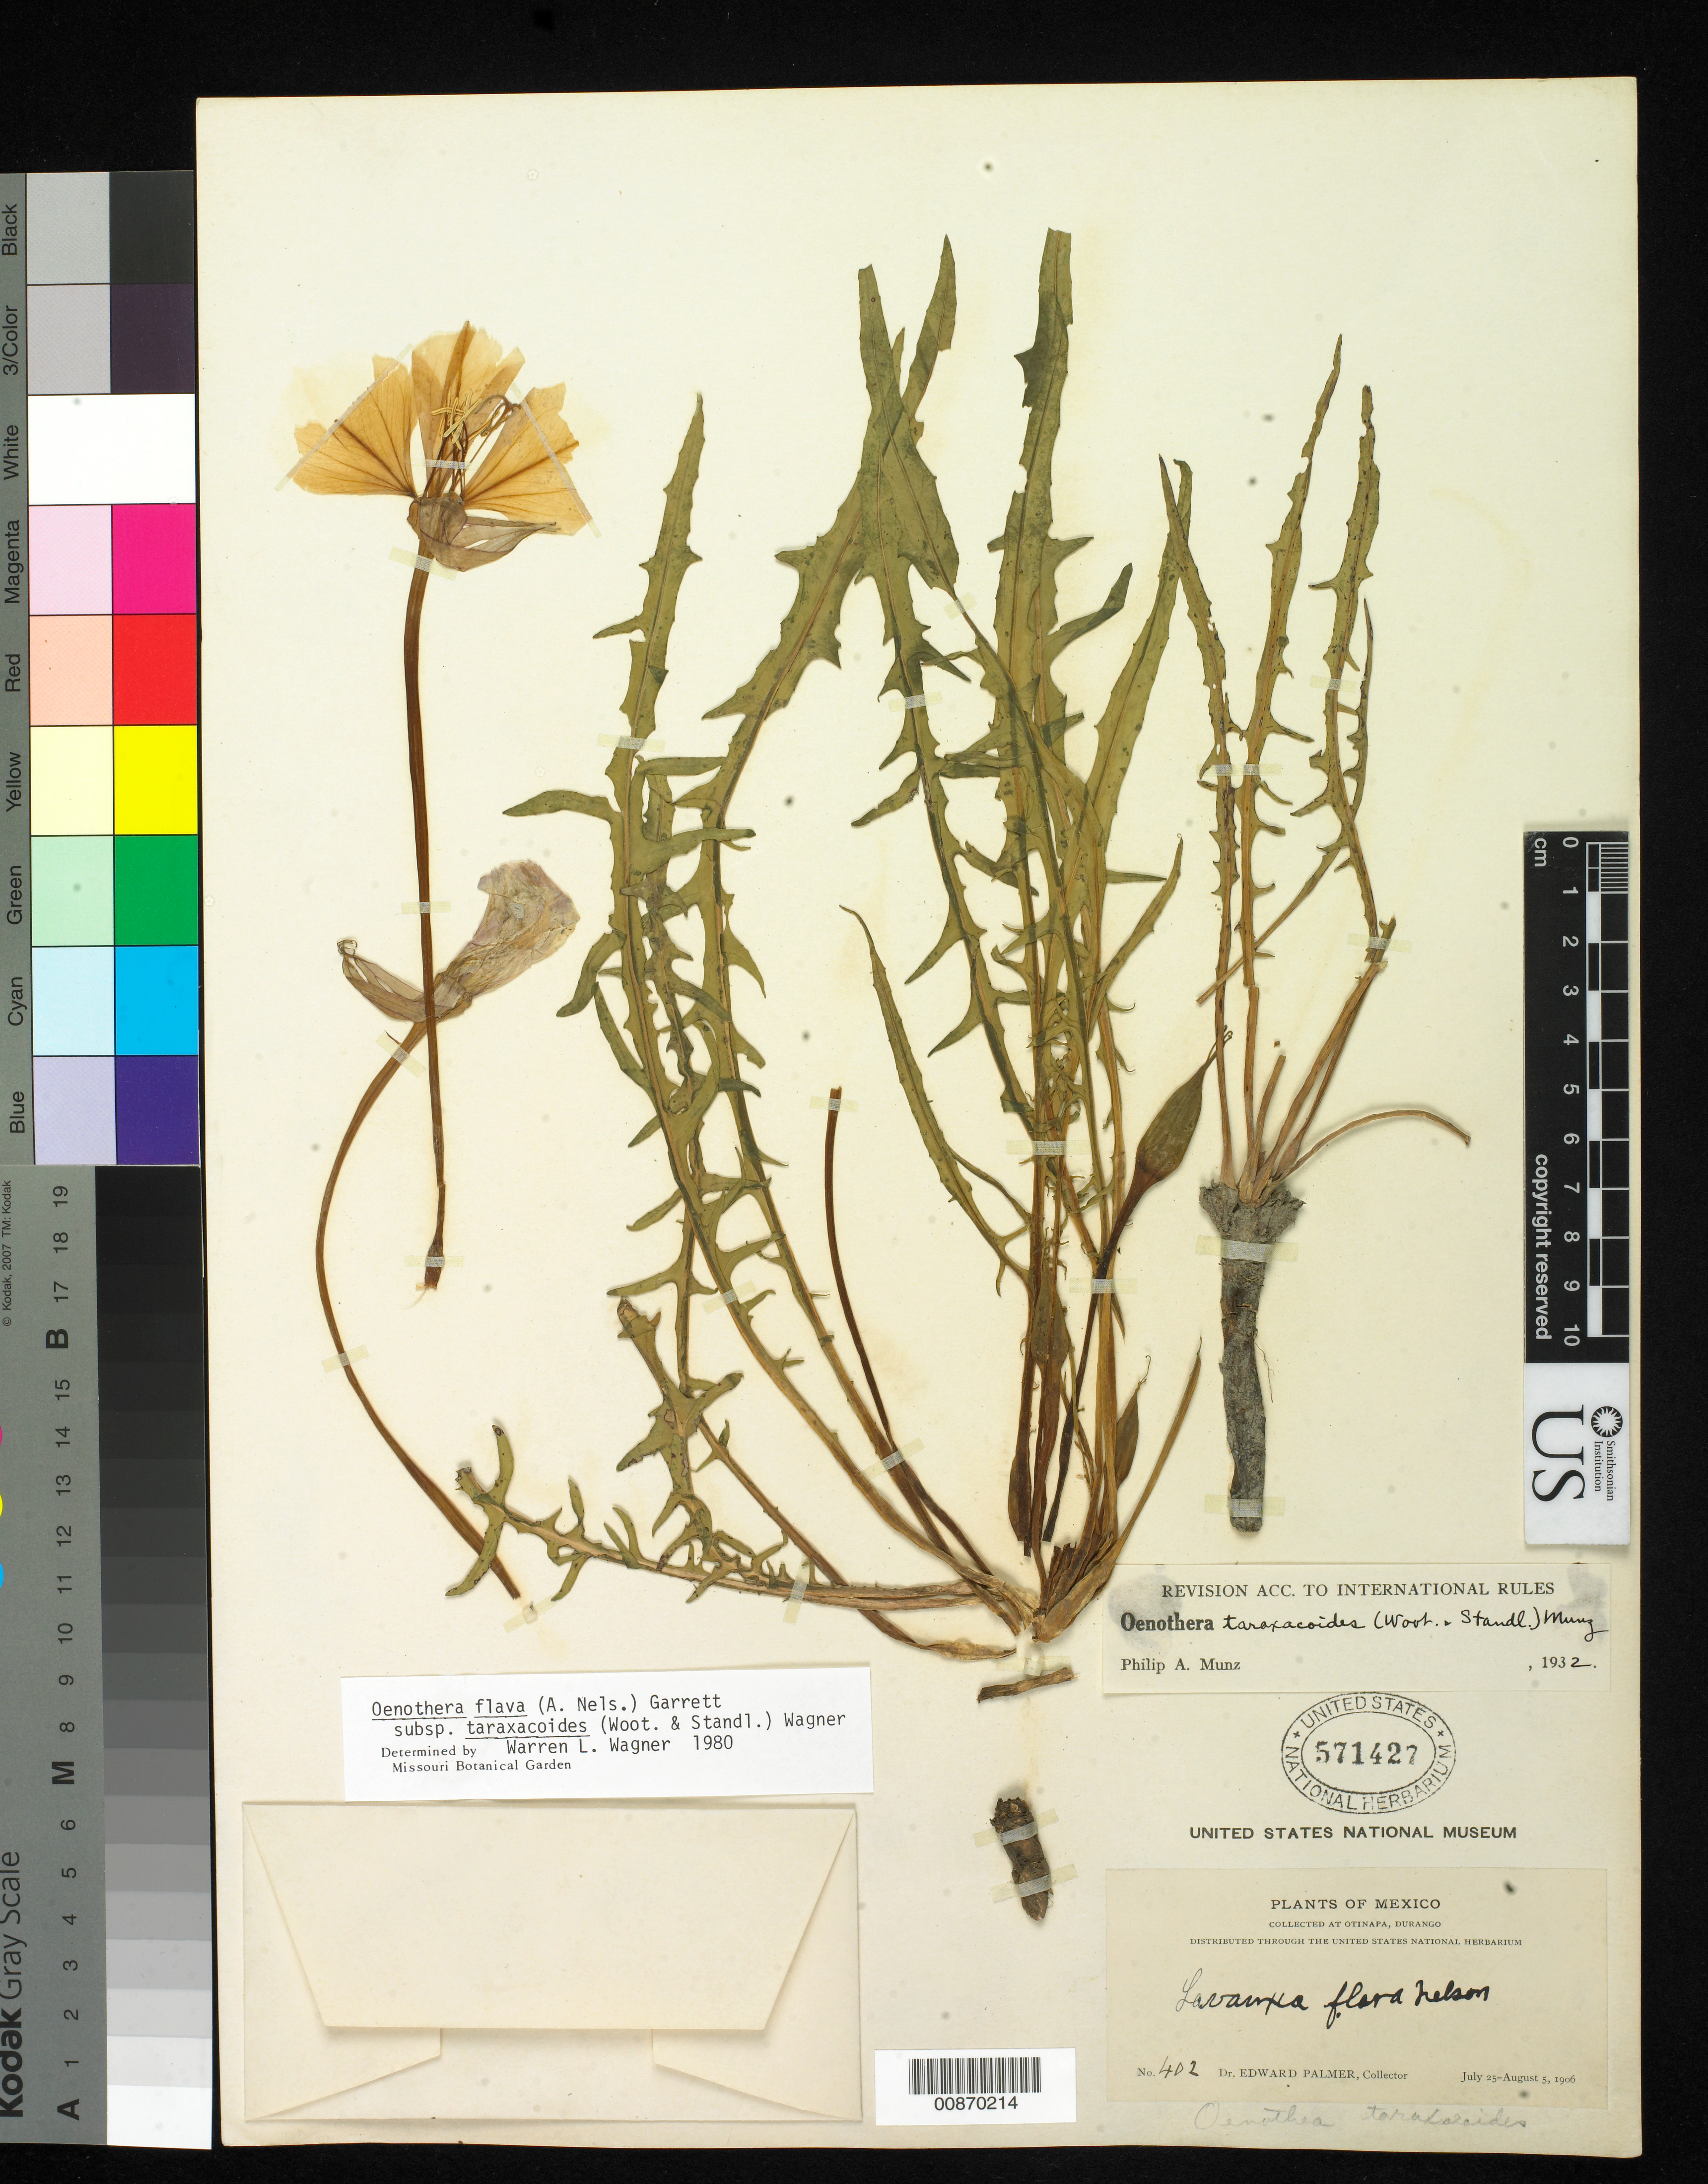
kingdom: Plantae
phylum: Tracheophyta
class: Magnoliopsida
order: Myrtales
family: Onagraceae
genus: Oenothera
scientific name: Oenothera flava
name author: (A. Nelson) Garrett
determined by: Wagner, W. L., (BOT), Smithsonian Institution - National Museum of Natural History (UNITED STATES)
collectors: E. Palmer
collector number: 402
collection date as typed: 25 Jul 1906 to 05 Aug 1906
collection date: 1906-07-25/1906-08-05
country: Mexico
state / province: Durango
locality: Otinapa, Durango.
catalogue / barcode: US 571427